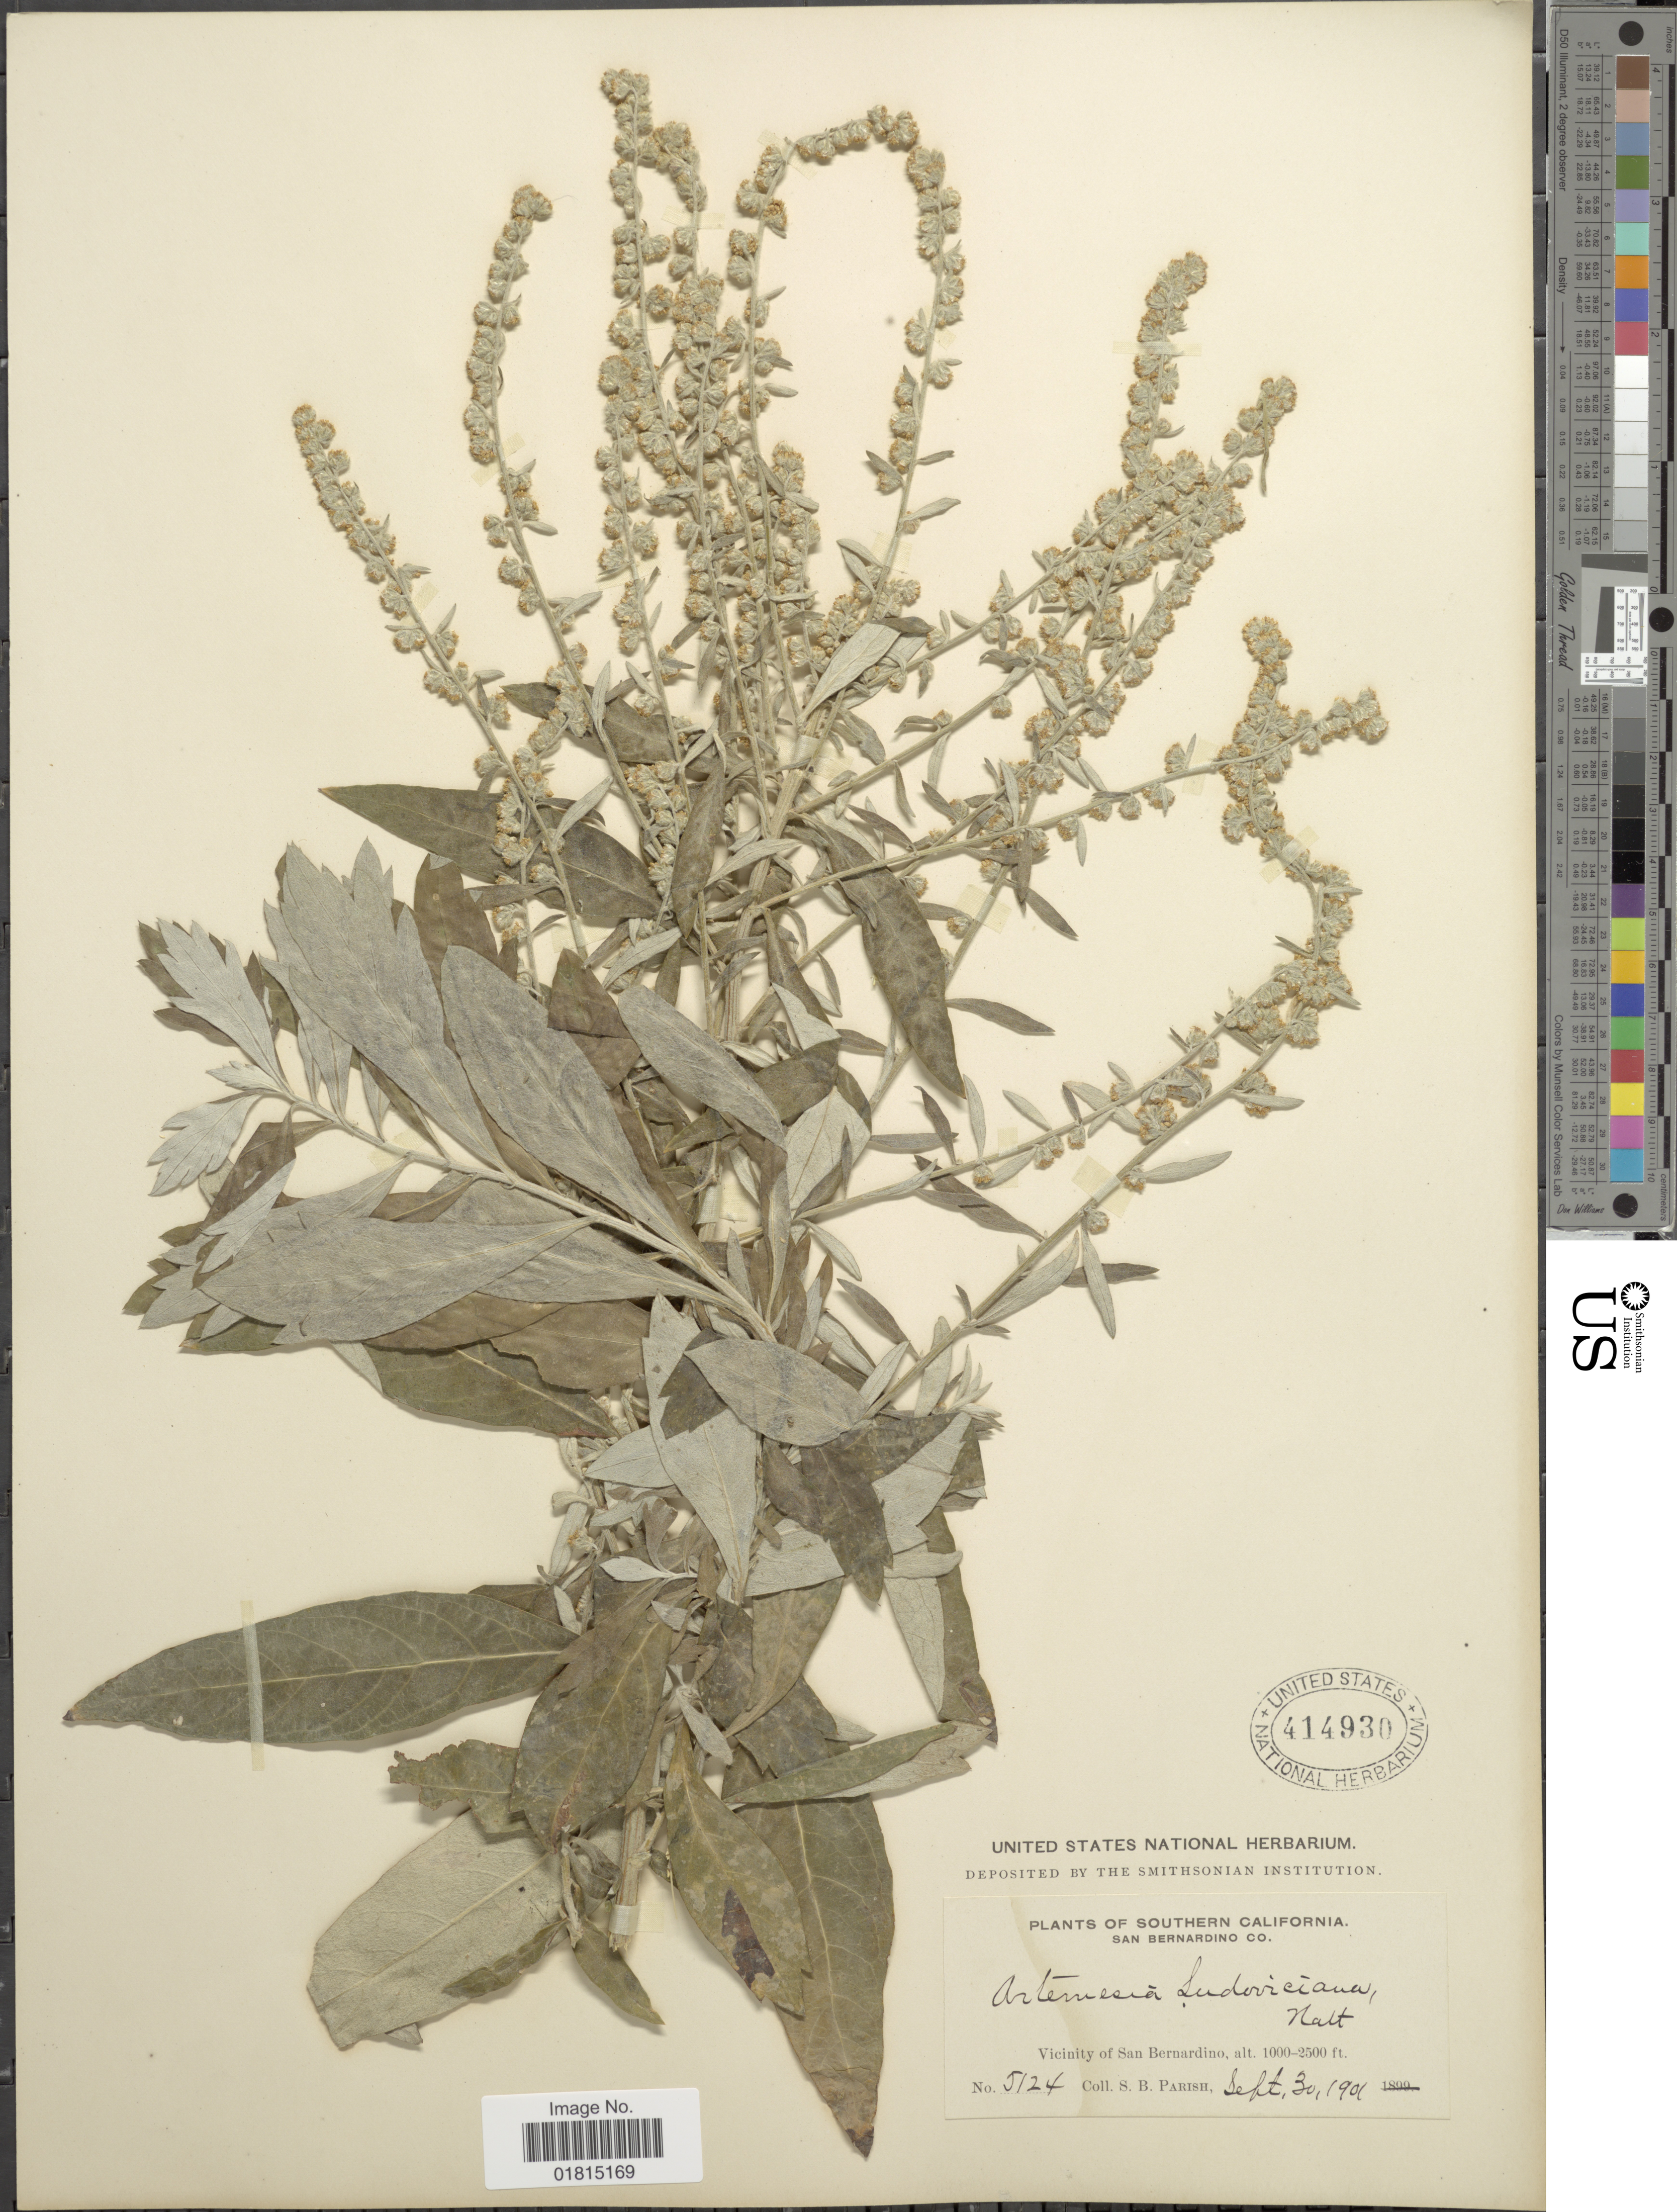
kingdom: Plantae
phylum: Tracheophyta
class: Magnoliopsida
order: Asterales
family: Asteraceae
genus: Artemisia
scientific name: Artemisia douglasiana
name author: Besser ex Hook.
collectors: S. B. Parish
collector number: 5124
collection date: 1901-09-30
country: United States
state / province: California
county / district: San Bernardino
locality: Southern California. San Bernardino Co. Vicinity of San Bernardino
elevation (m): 305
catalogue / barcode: US 414930